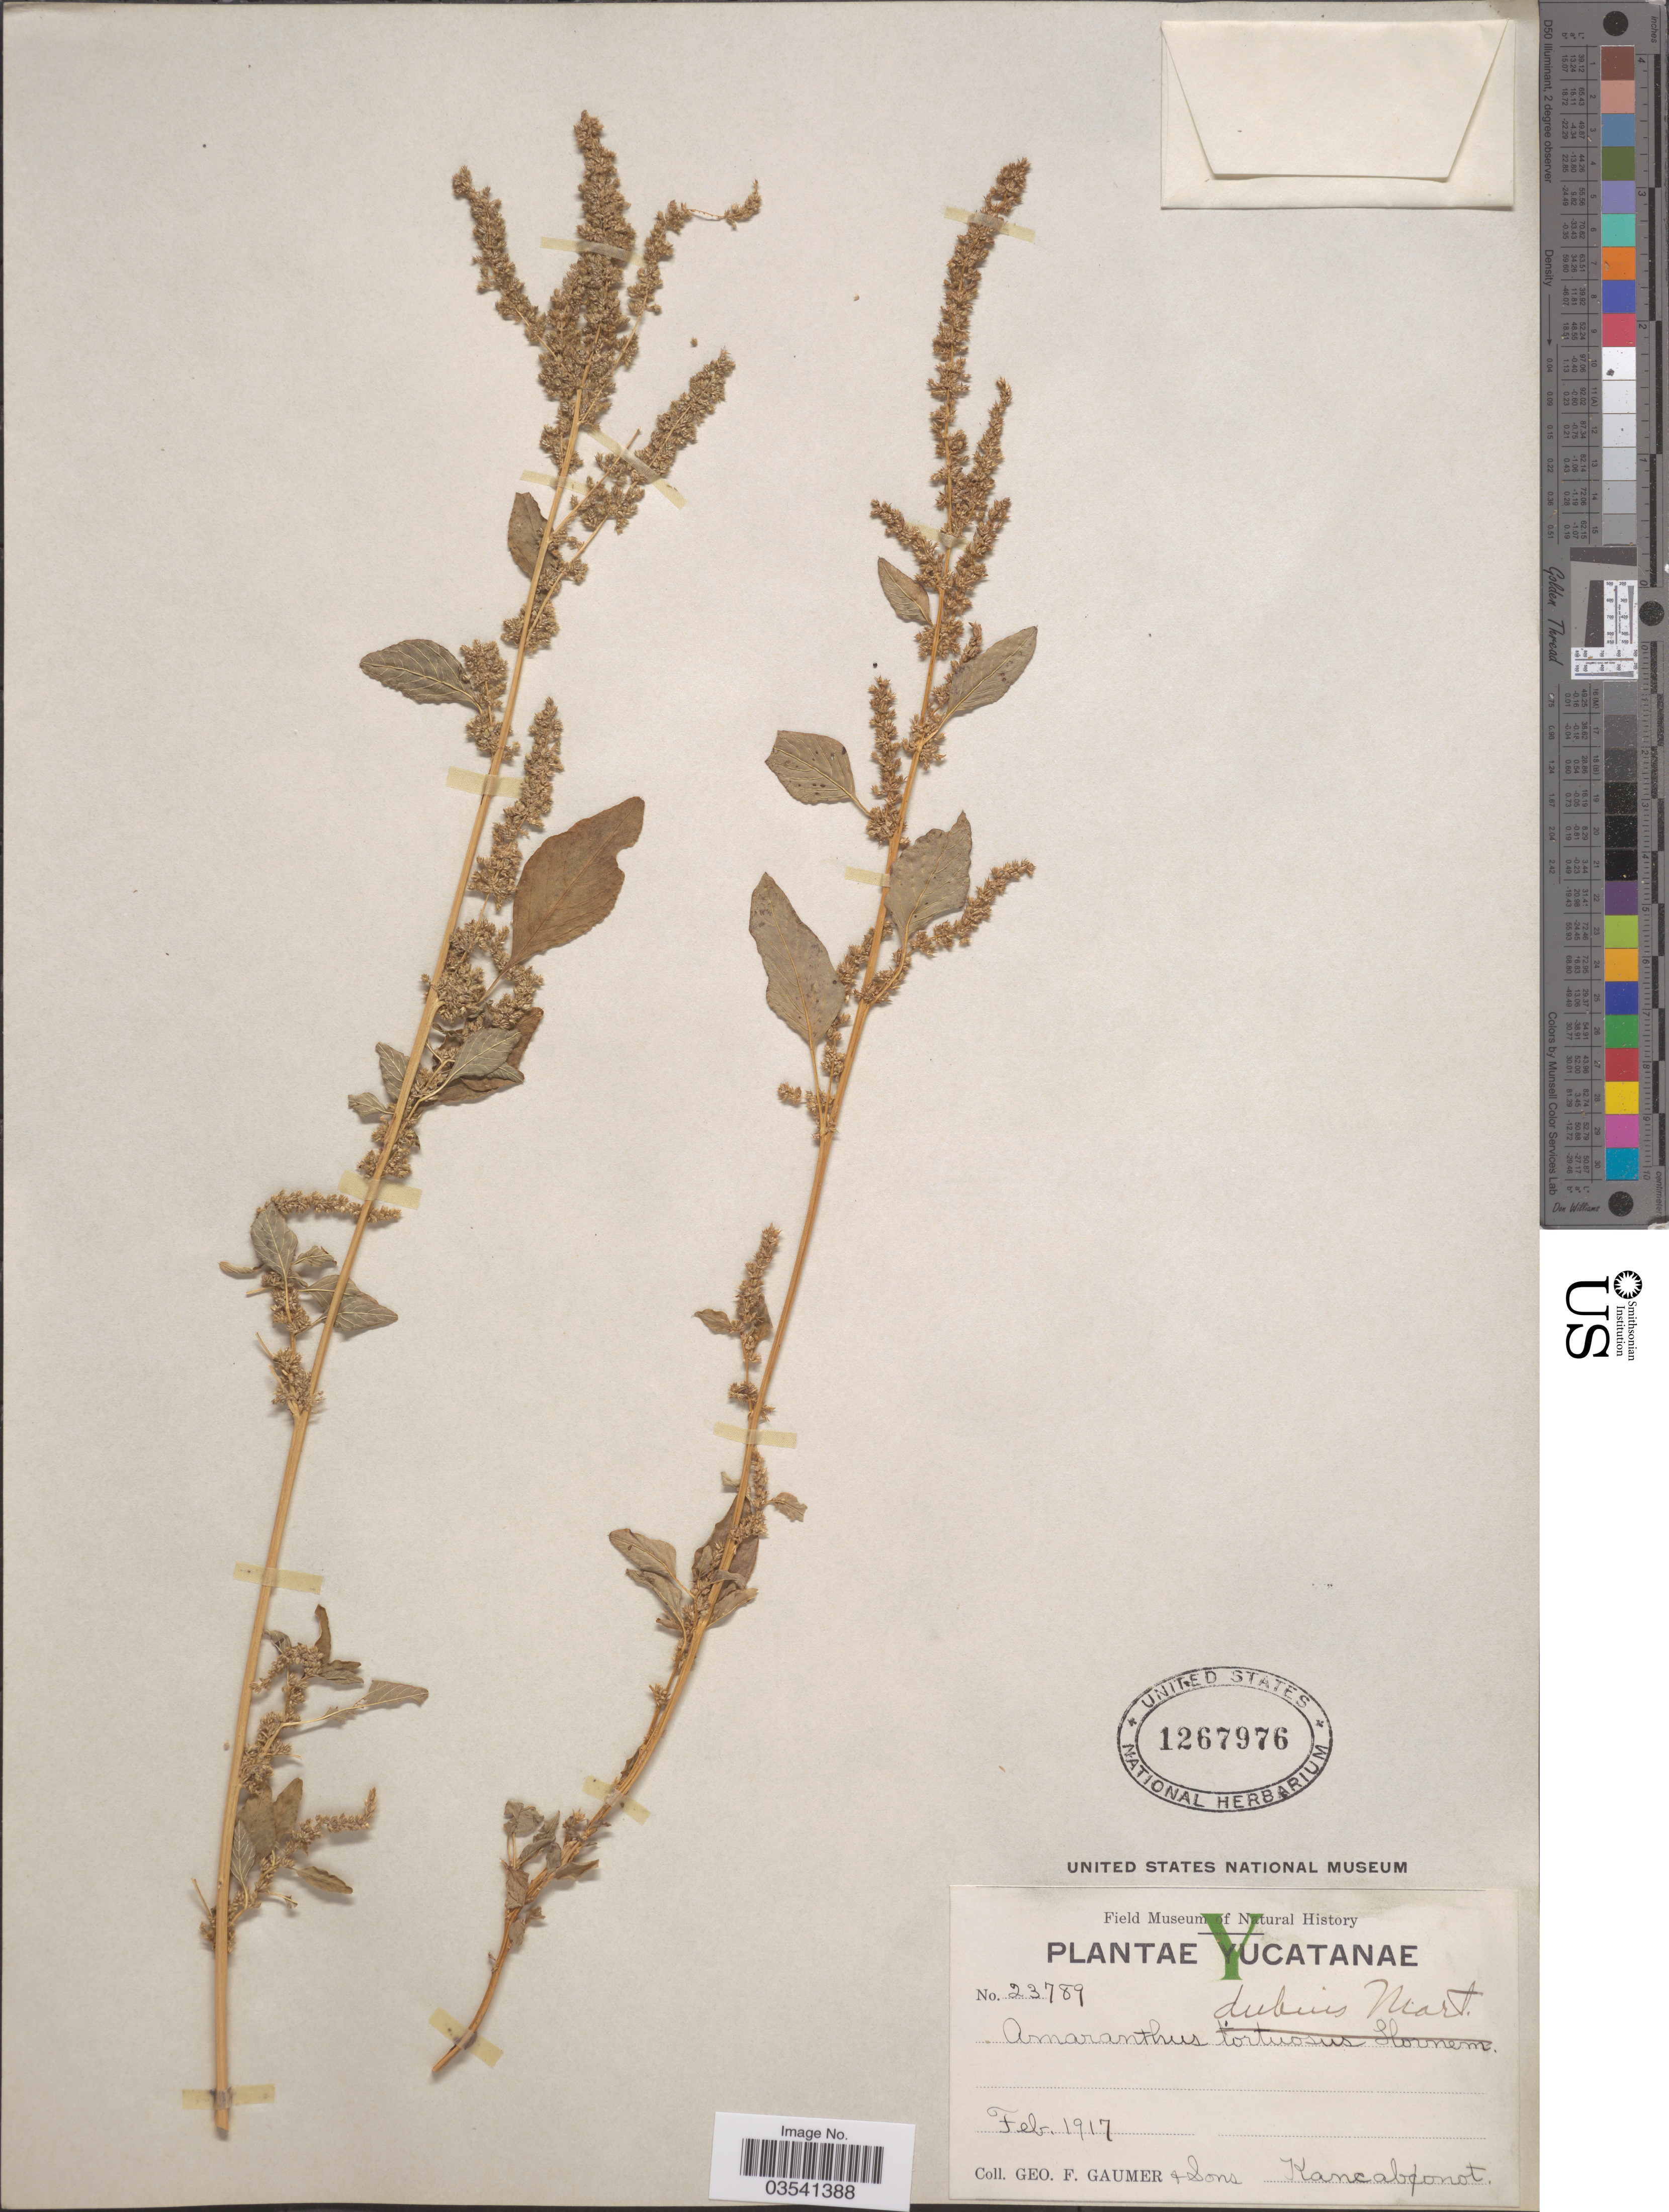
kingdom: Plantae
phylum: Tracheophyta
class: Magnoliopsida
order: Caryophyllales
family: Amaranthaceae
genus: Amaranthus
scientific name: Amaranthus dubius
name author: Mart. ex Thell.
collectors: G. F. Gaumer & Sons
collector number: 23789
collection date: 1917-02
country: Mexico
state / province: Yucatán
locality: Kancabconot.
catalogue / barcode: US 1267976